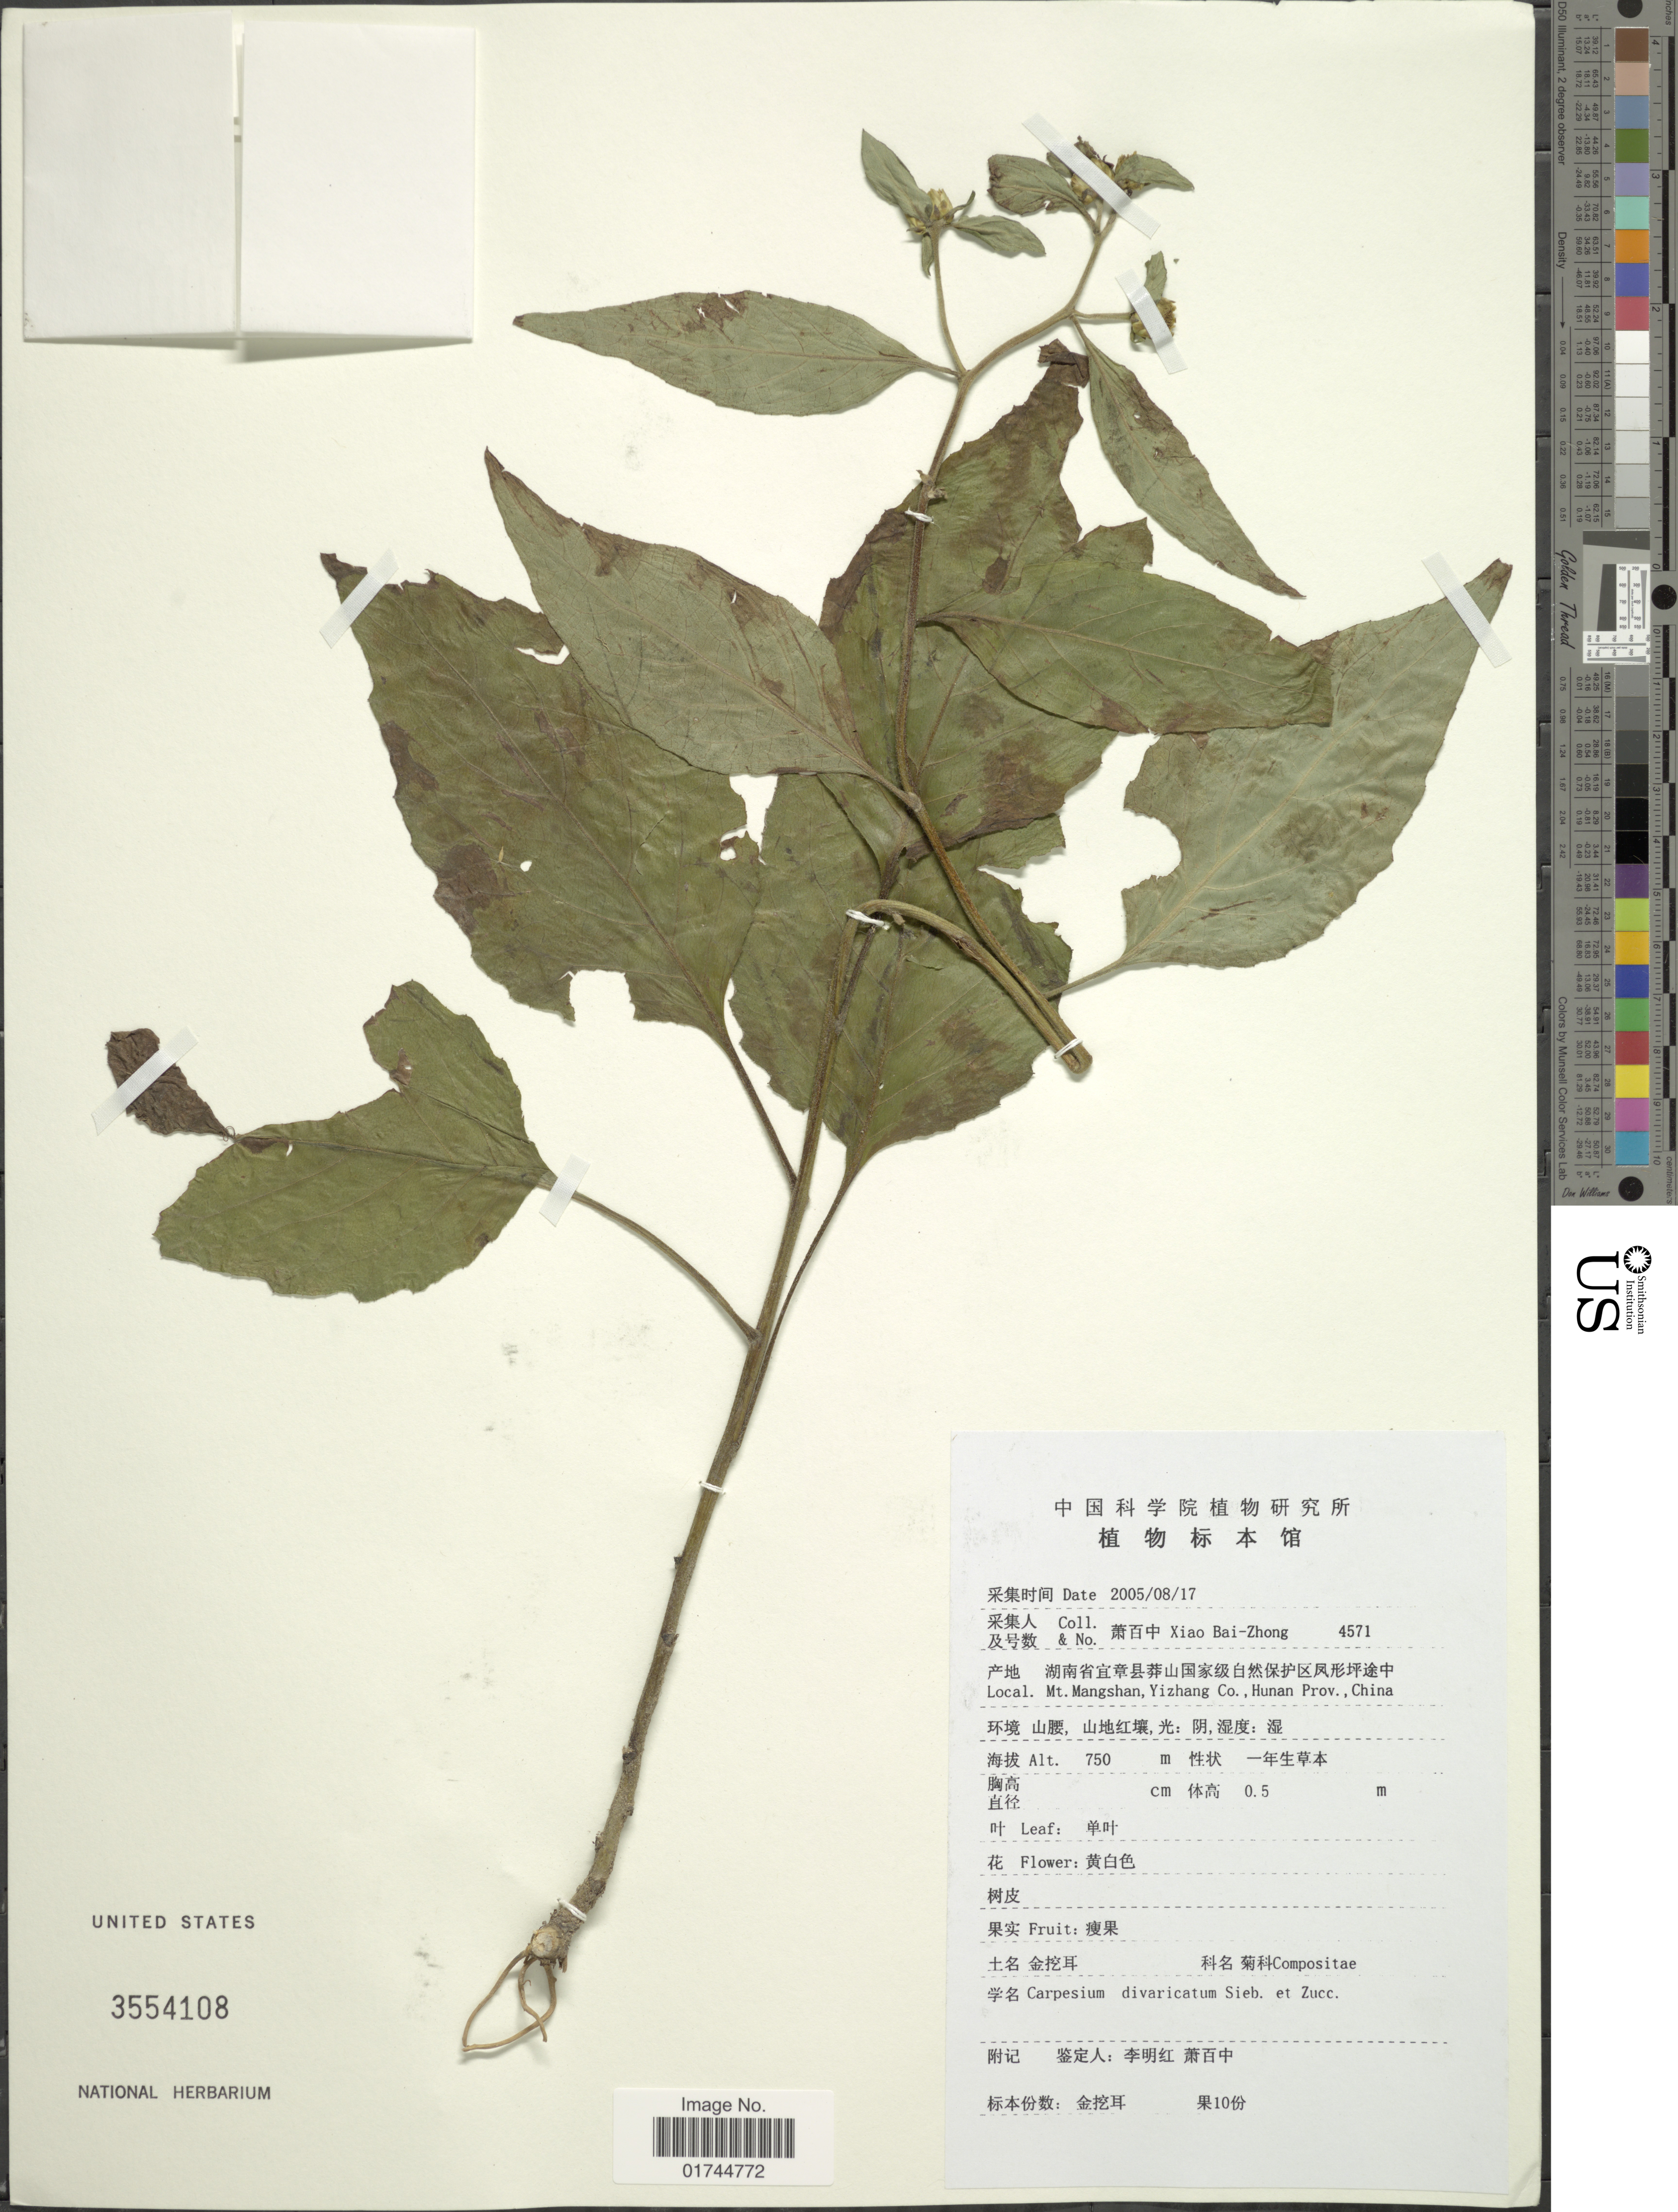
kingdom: Plantae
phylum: Tracheophyta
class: Magnoliopsida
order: Asterales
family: Asteraceae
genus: Carpesium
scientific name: Carpesium divarticatum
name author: Siebold & Zucc.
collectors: B. Z. Xiao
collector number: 4571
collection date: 2005-08-18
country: China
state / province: Hunan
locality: Mt. Mangshan, Yizhang Co.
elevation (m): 750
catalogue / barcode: US 3554108